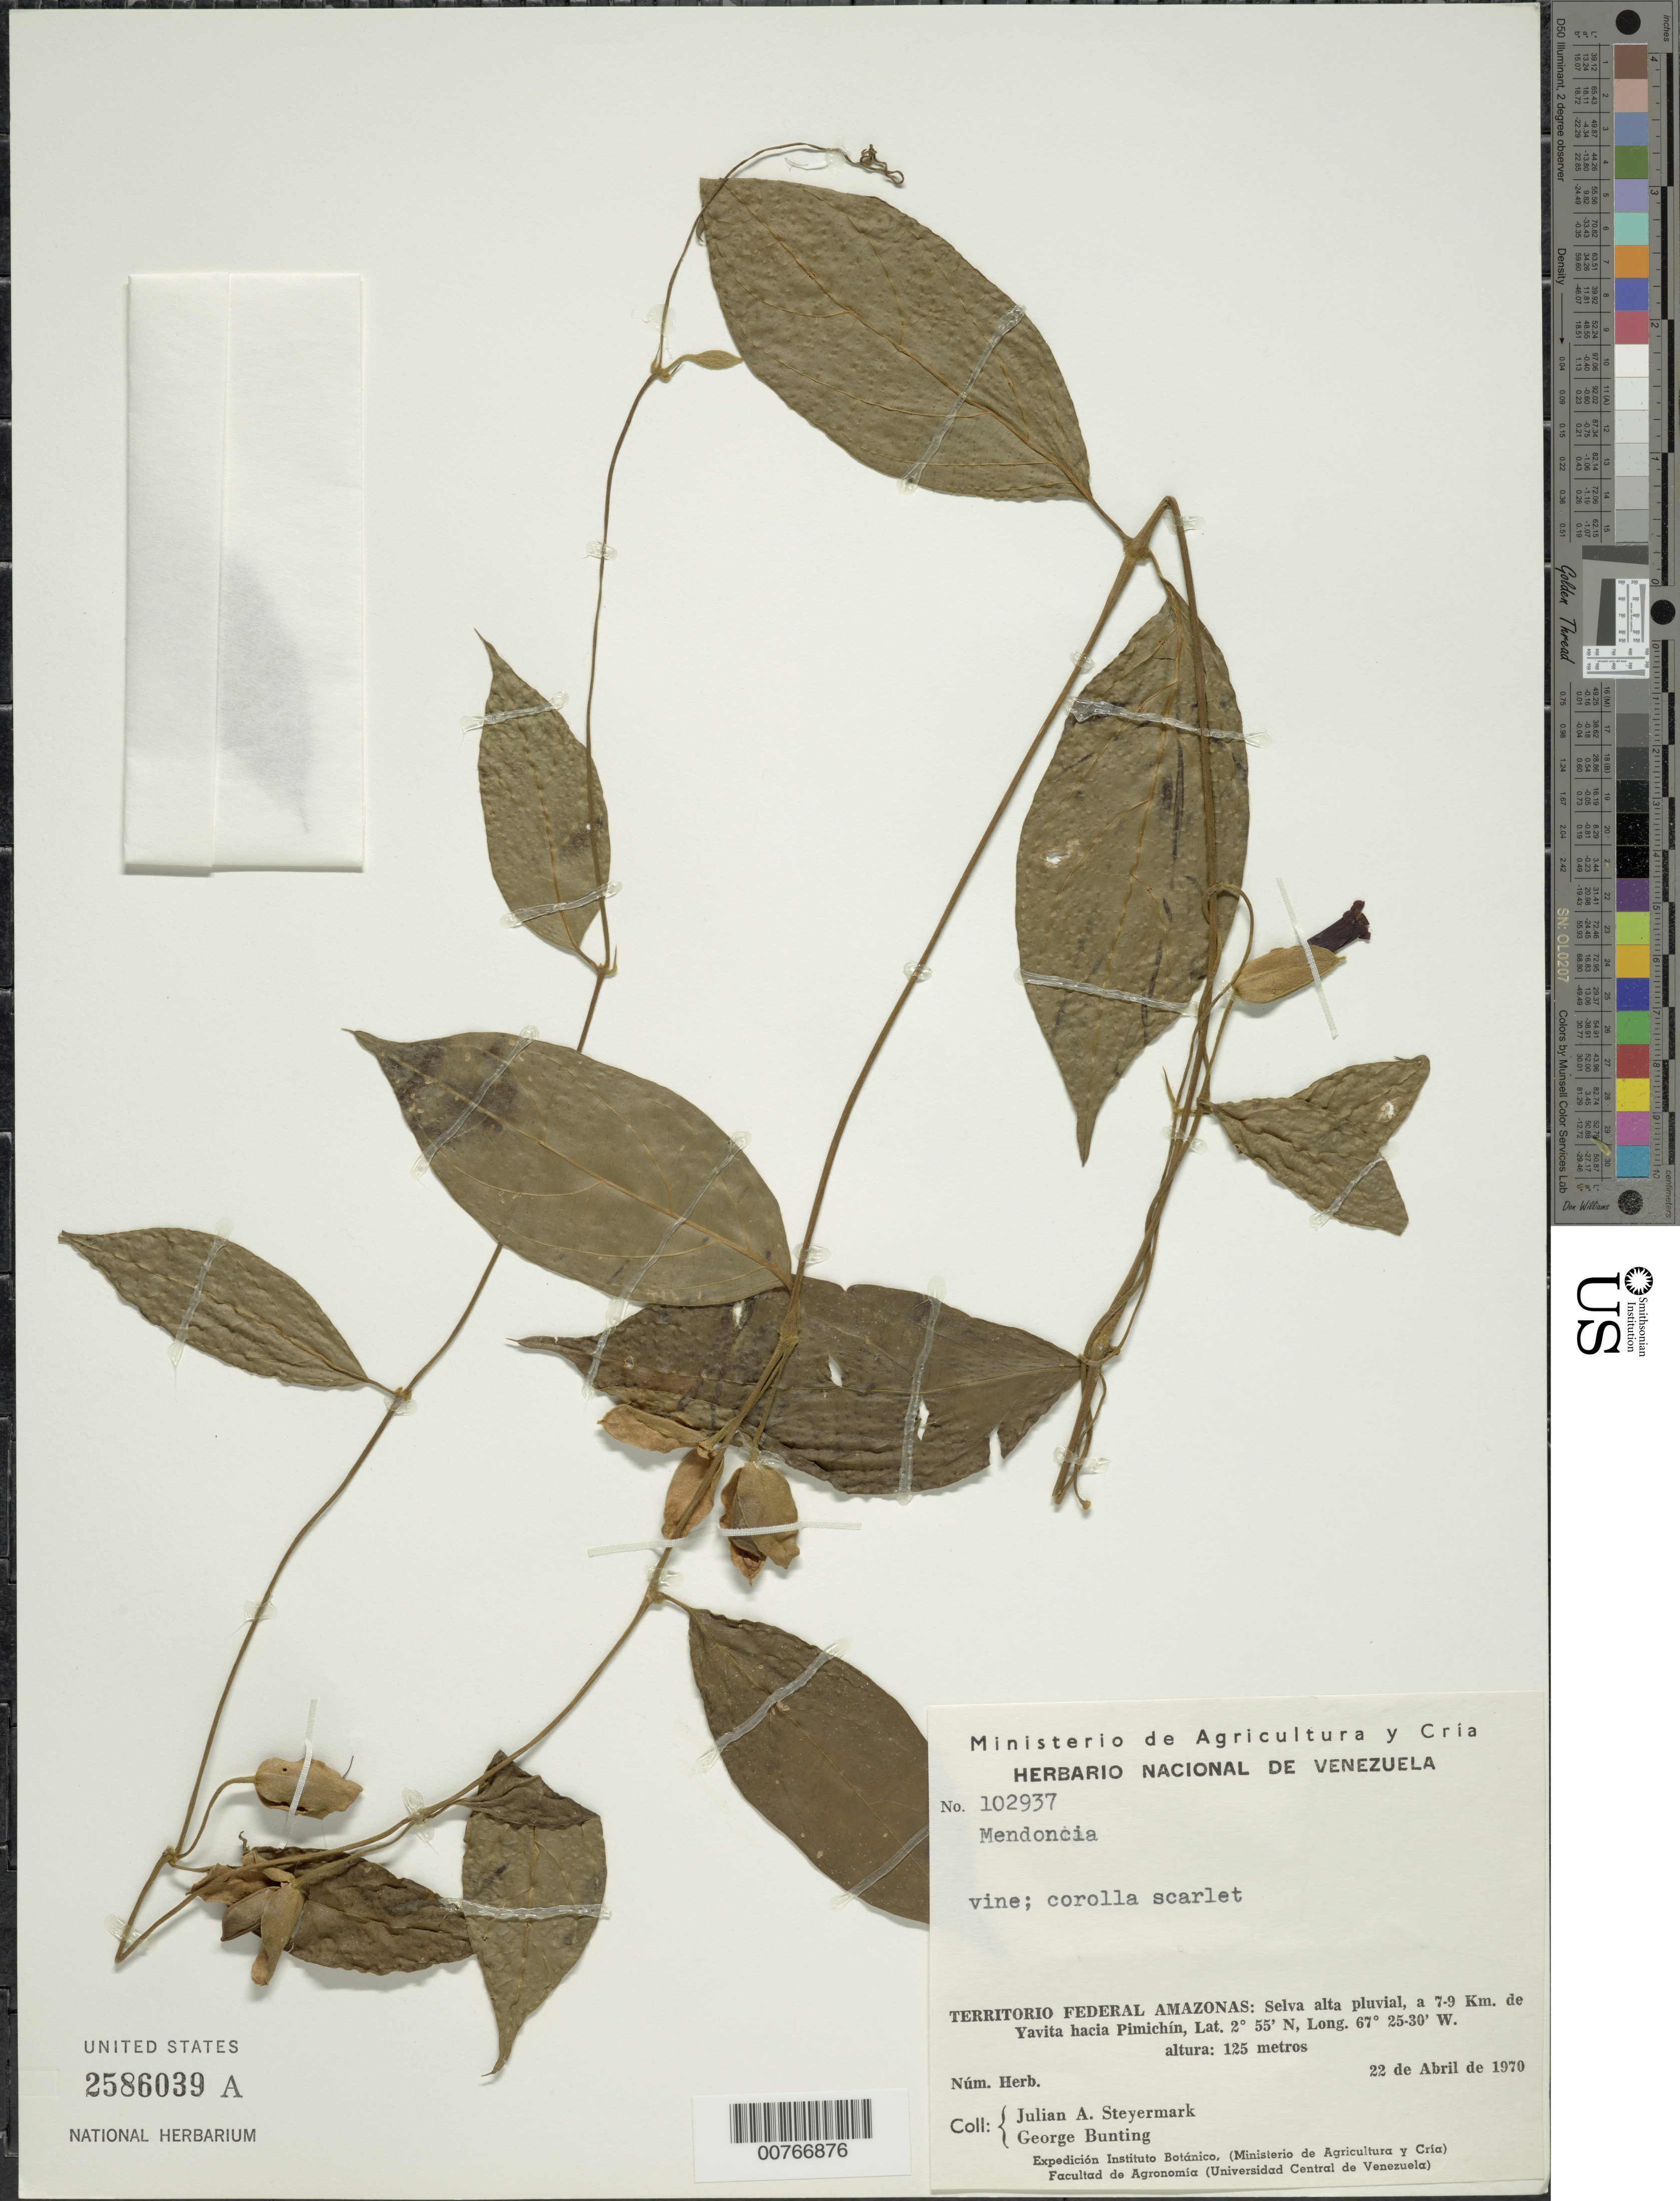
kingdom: Plantae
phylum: Tracheophyta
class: Magnoliopsida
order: Lamiales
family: Acanthaceae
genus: Mendoncia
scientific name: Mendoncia sprucei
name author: Lindau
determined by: Wasshausen, Dieter C., (BOT), Smithsonian Institution - National Museum of Natural History (UNITED STATES)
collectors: J. Steyermark & G. S. Bunting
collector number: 102937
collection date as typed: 22-Apr-70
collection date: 1970-04-22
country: Venezuela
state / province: Amazonas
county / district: Maroa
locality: Yavita, 7-9 km toward Pimichín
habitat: High rain forest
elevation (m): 125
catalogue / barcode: US 2586039A